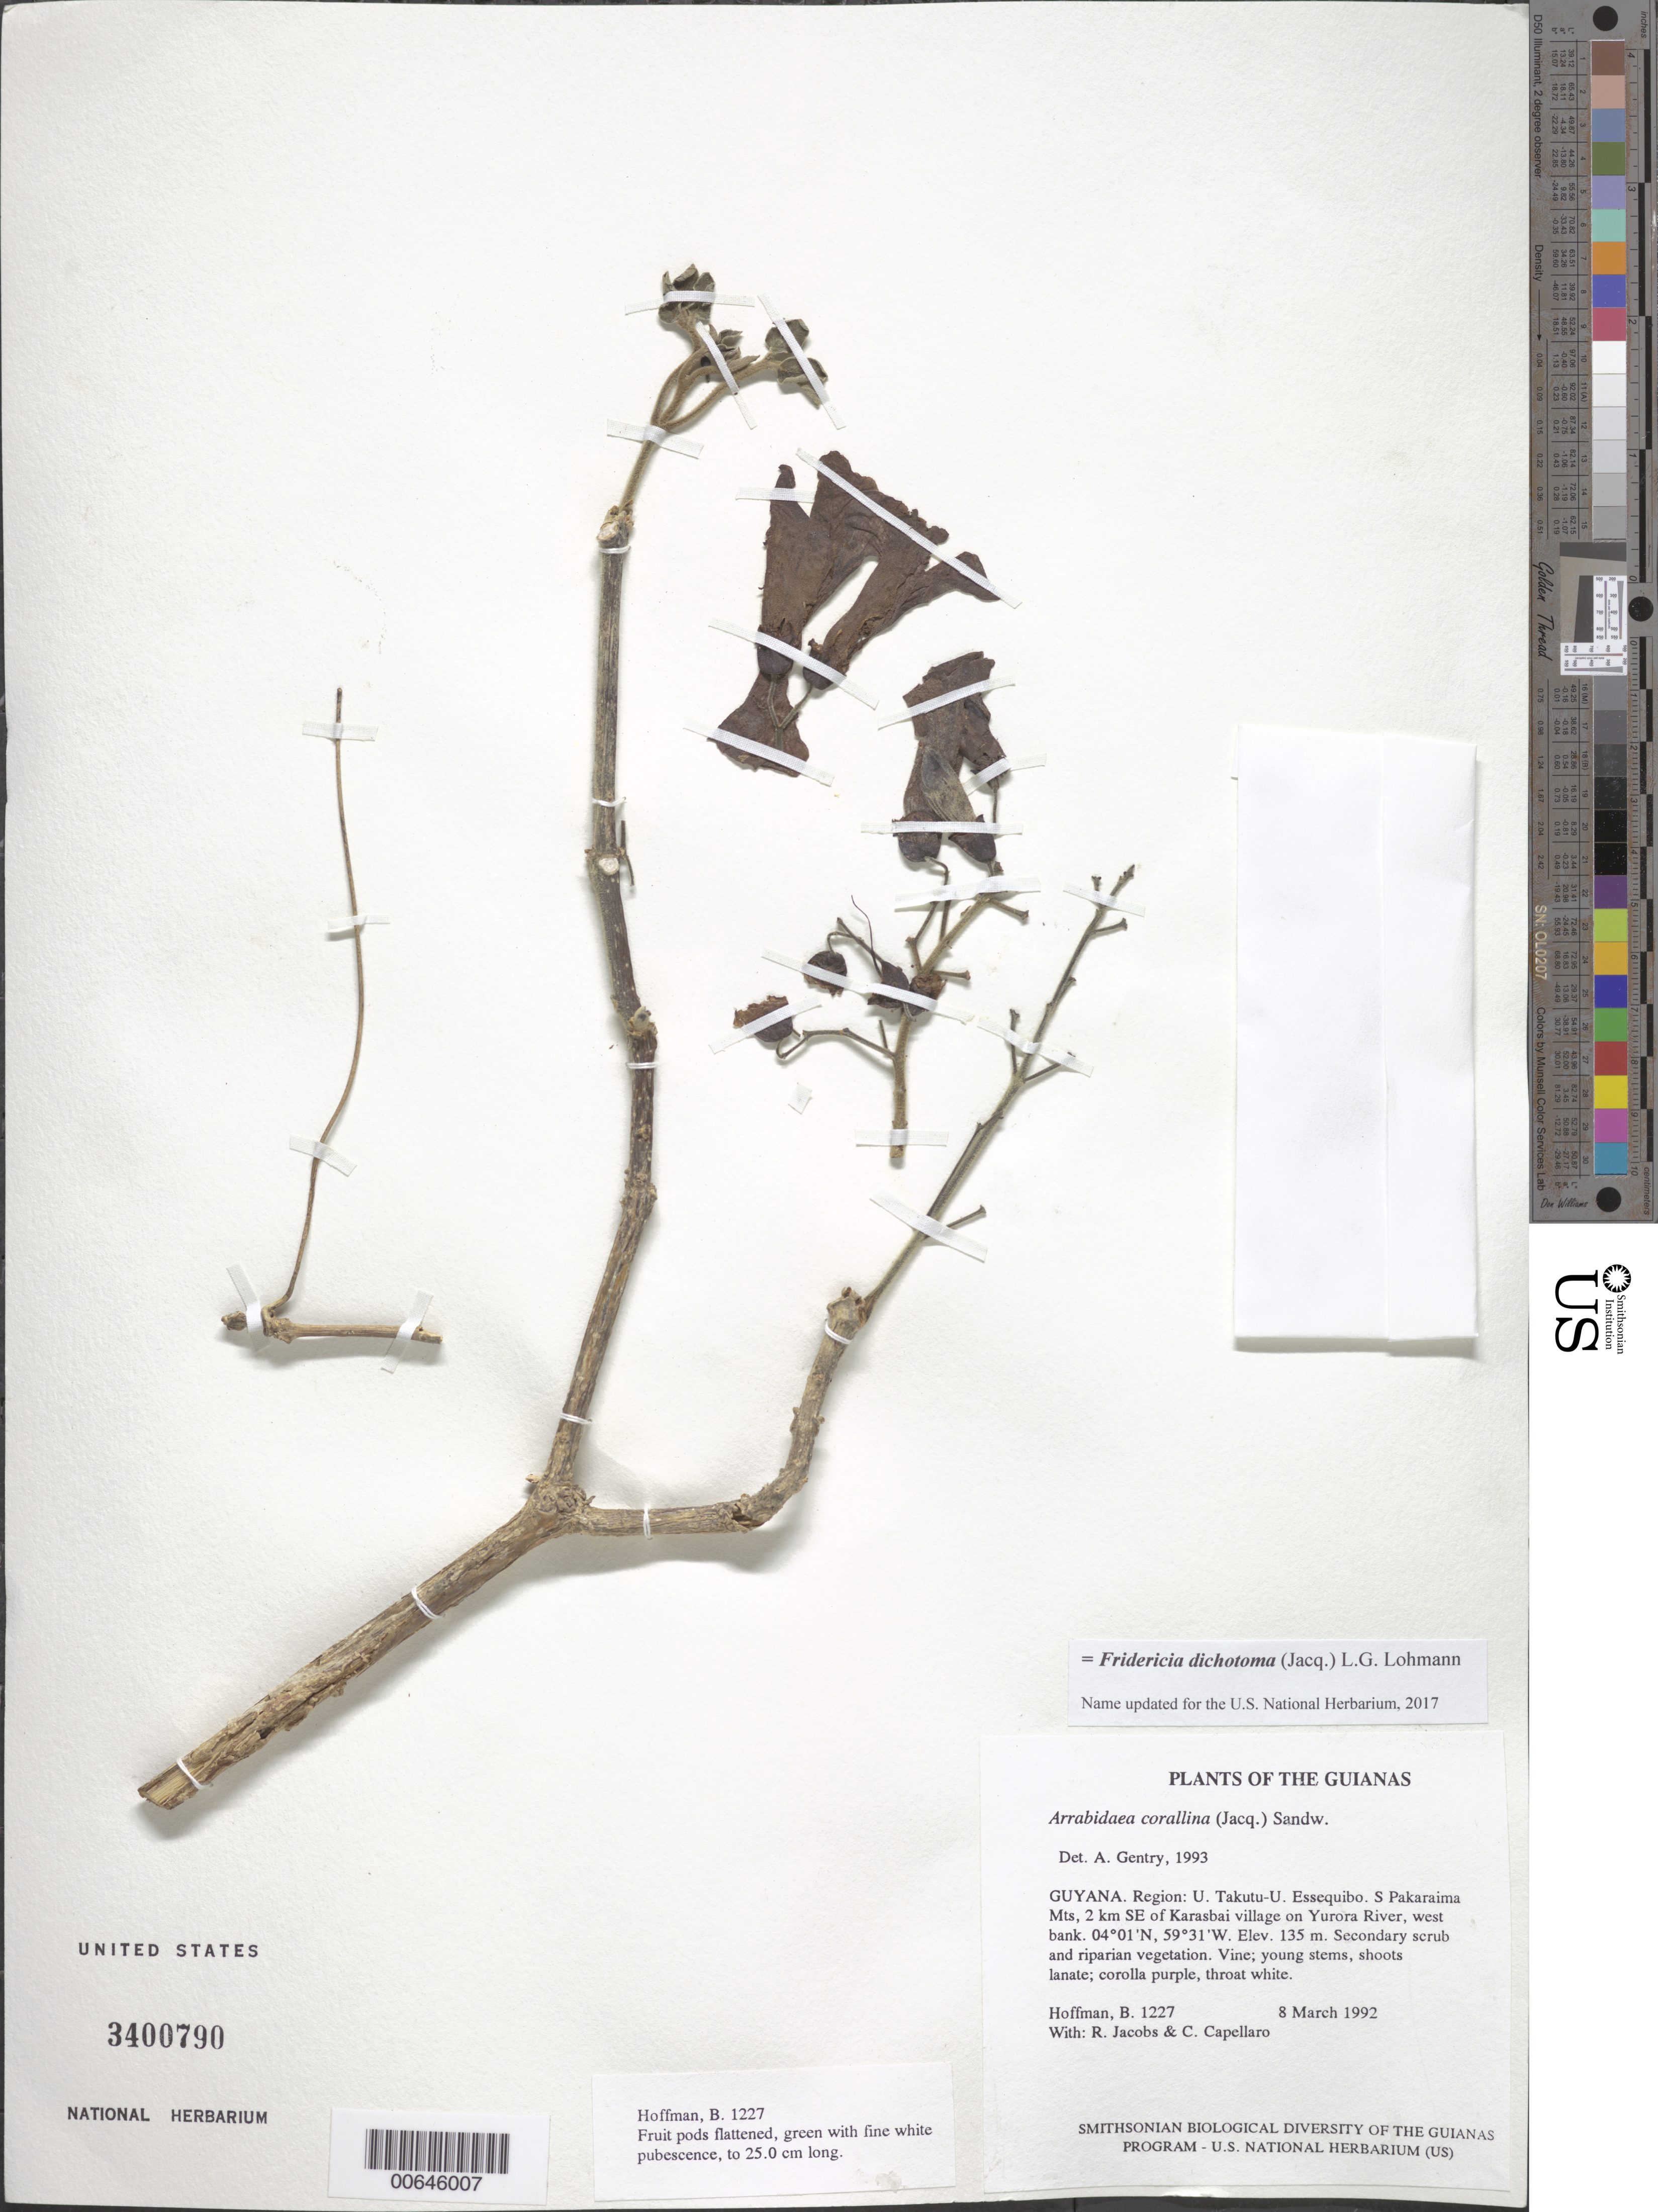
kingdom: Plantae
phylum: Tracheophyta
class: Magnoliopsida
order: Lamiales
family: Bignoniaceae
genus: Arrabidaea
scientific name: Arrabidaea corallina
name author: (Jacq.) Sandwith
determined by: Gentry, A. H.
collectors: B. Hoffman, R. Jacobs & C. Capellaro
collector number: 1227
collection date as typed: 8 March 1992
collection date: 1992-03-08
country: Guyana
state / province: U. Takutu-U. Essequibo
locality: S Pakaraima Mts, 2 km SE of Karasbai Village on Yurora River, West bank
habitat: Secondary scrub and riparian vegetation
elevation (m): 135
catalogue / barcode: US 3400790